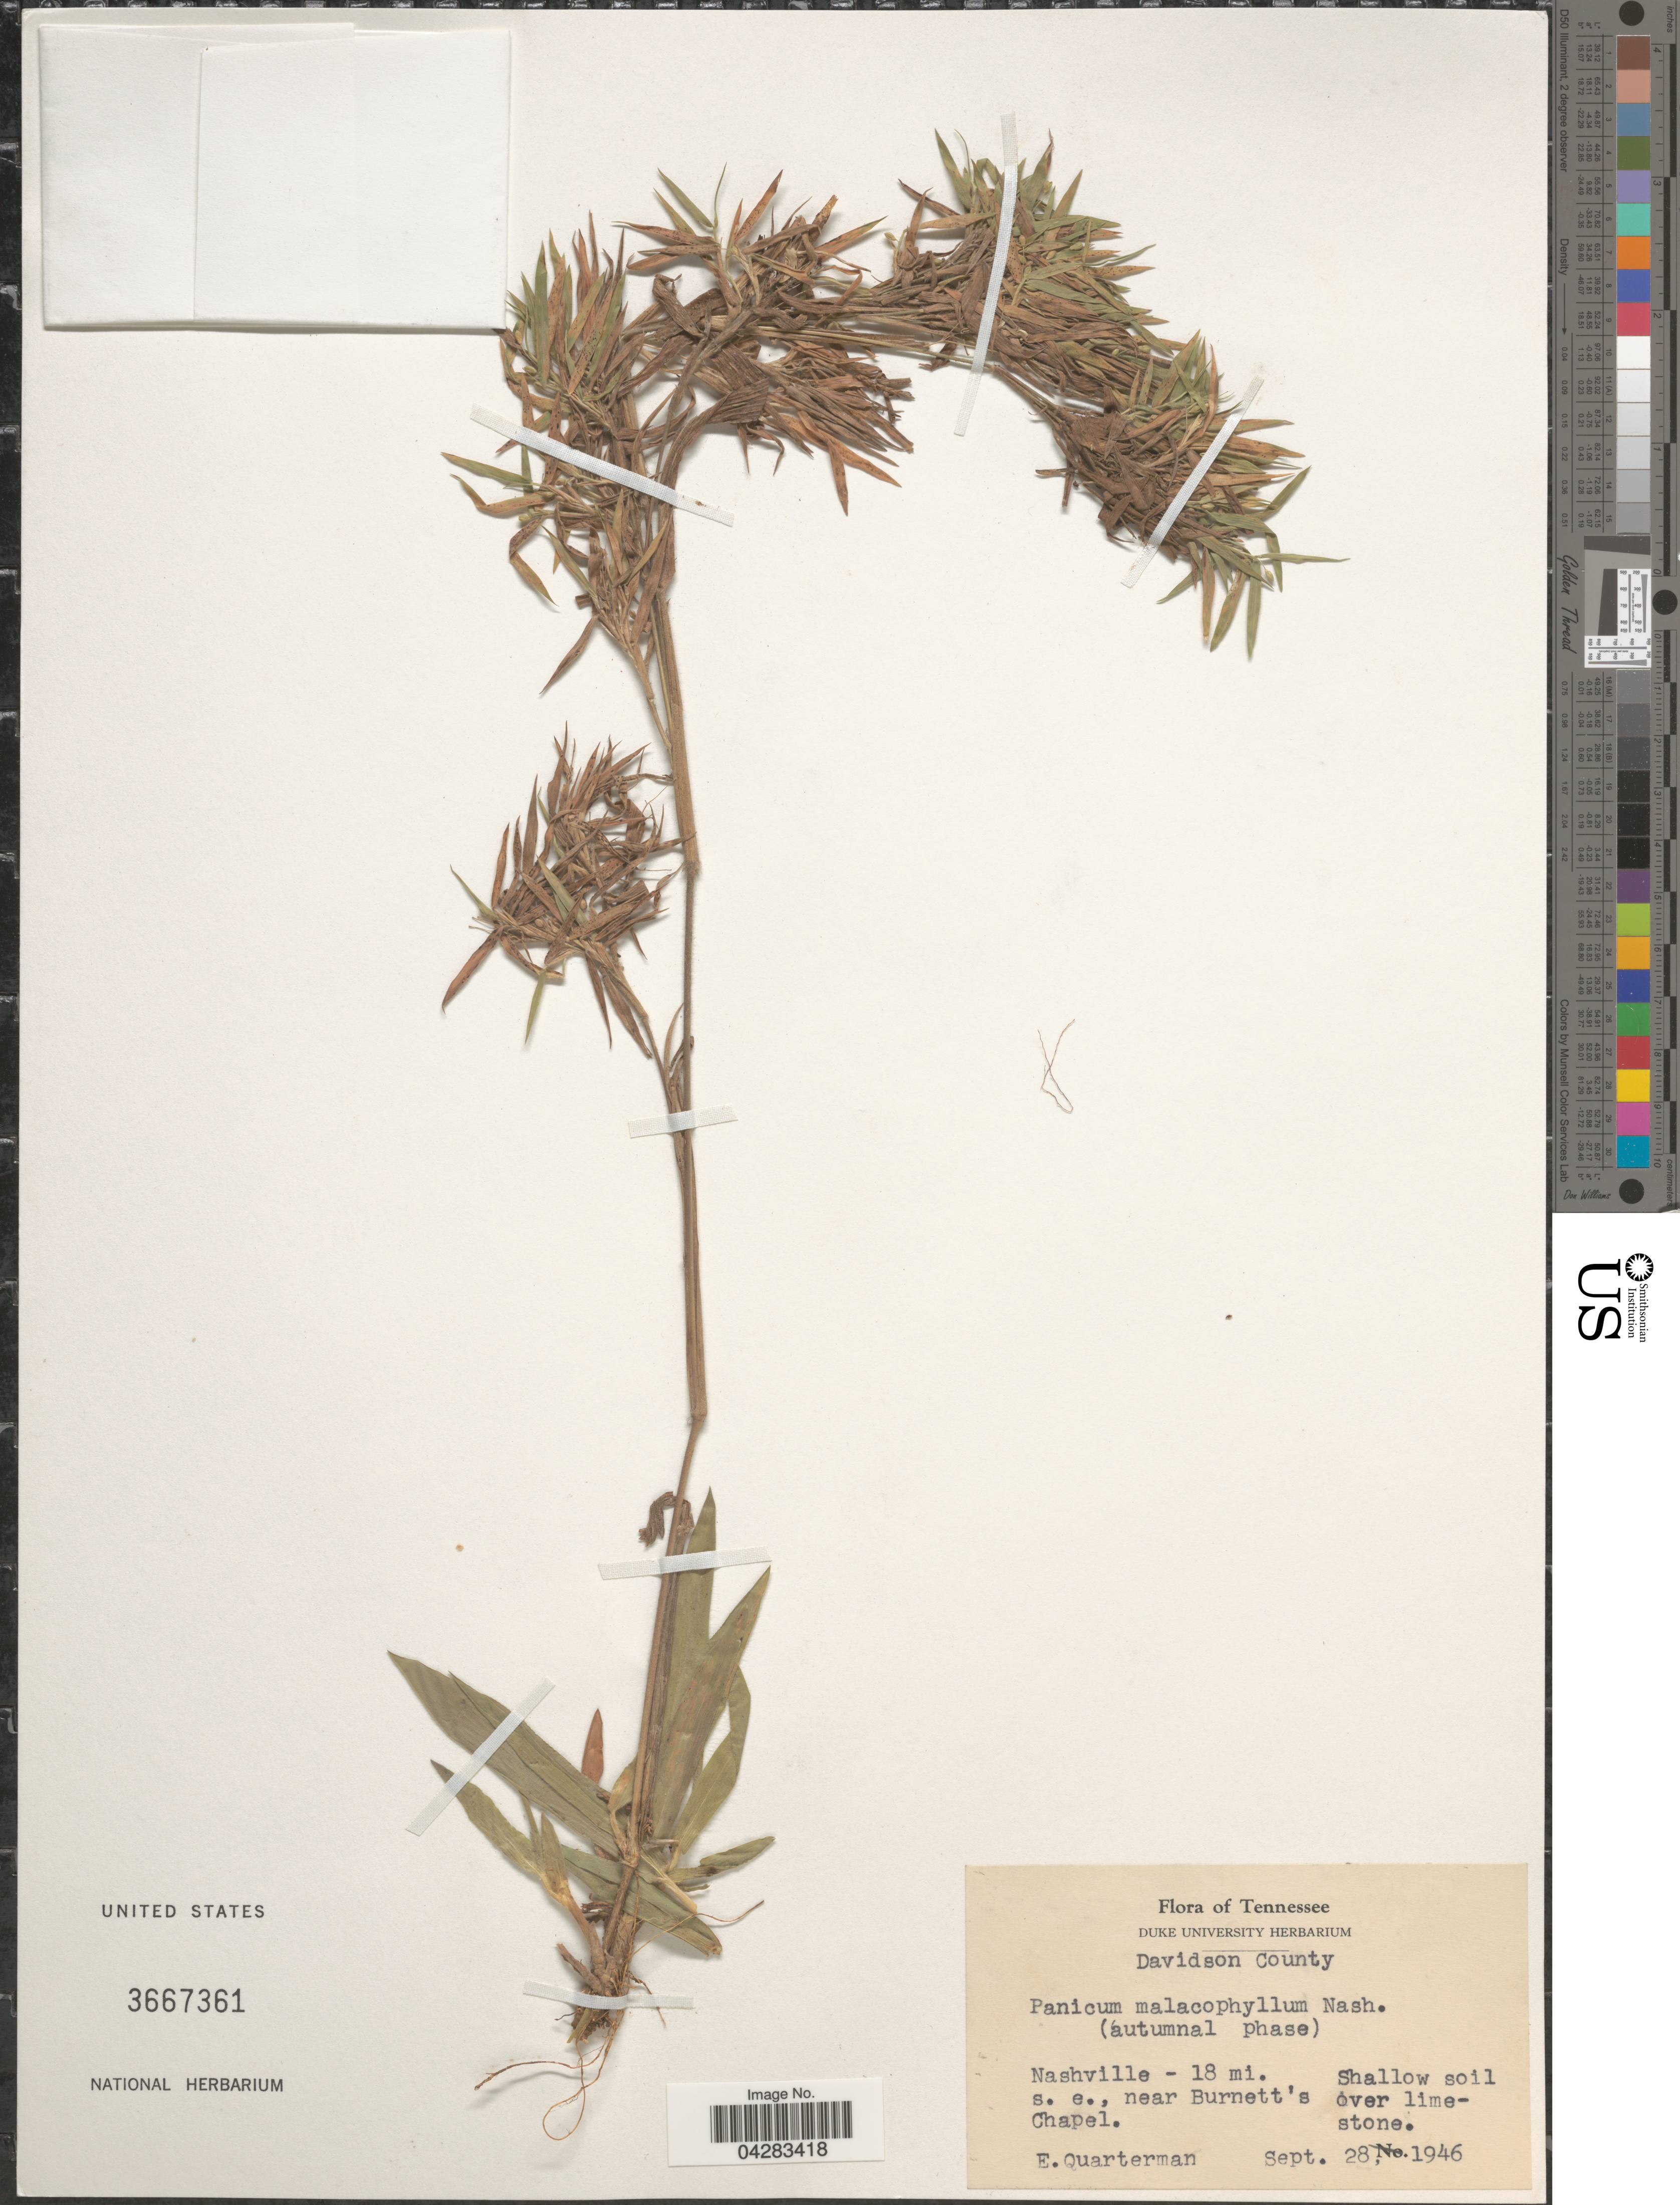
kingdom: Plantae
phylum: Tracheophyta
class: Liliopsida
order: Poales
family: Poaceae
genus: Dichanthelium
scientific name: Dichanthelium malacophyllum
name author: (Nash) Gould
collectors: E. Quarterman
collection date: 1946-09-28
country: United States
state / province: Tennessee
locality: Davidson County. Nashville - 18 mi. s. e., near Burnett's Chapel.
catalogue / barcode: US 3667361